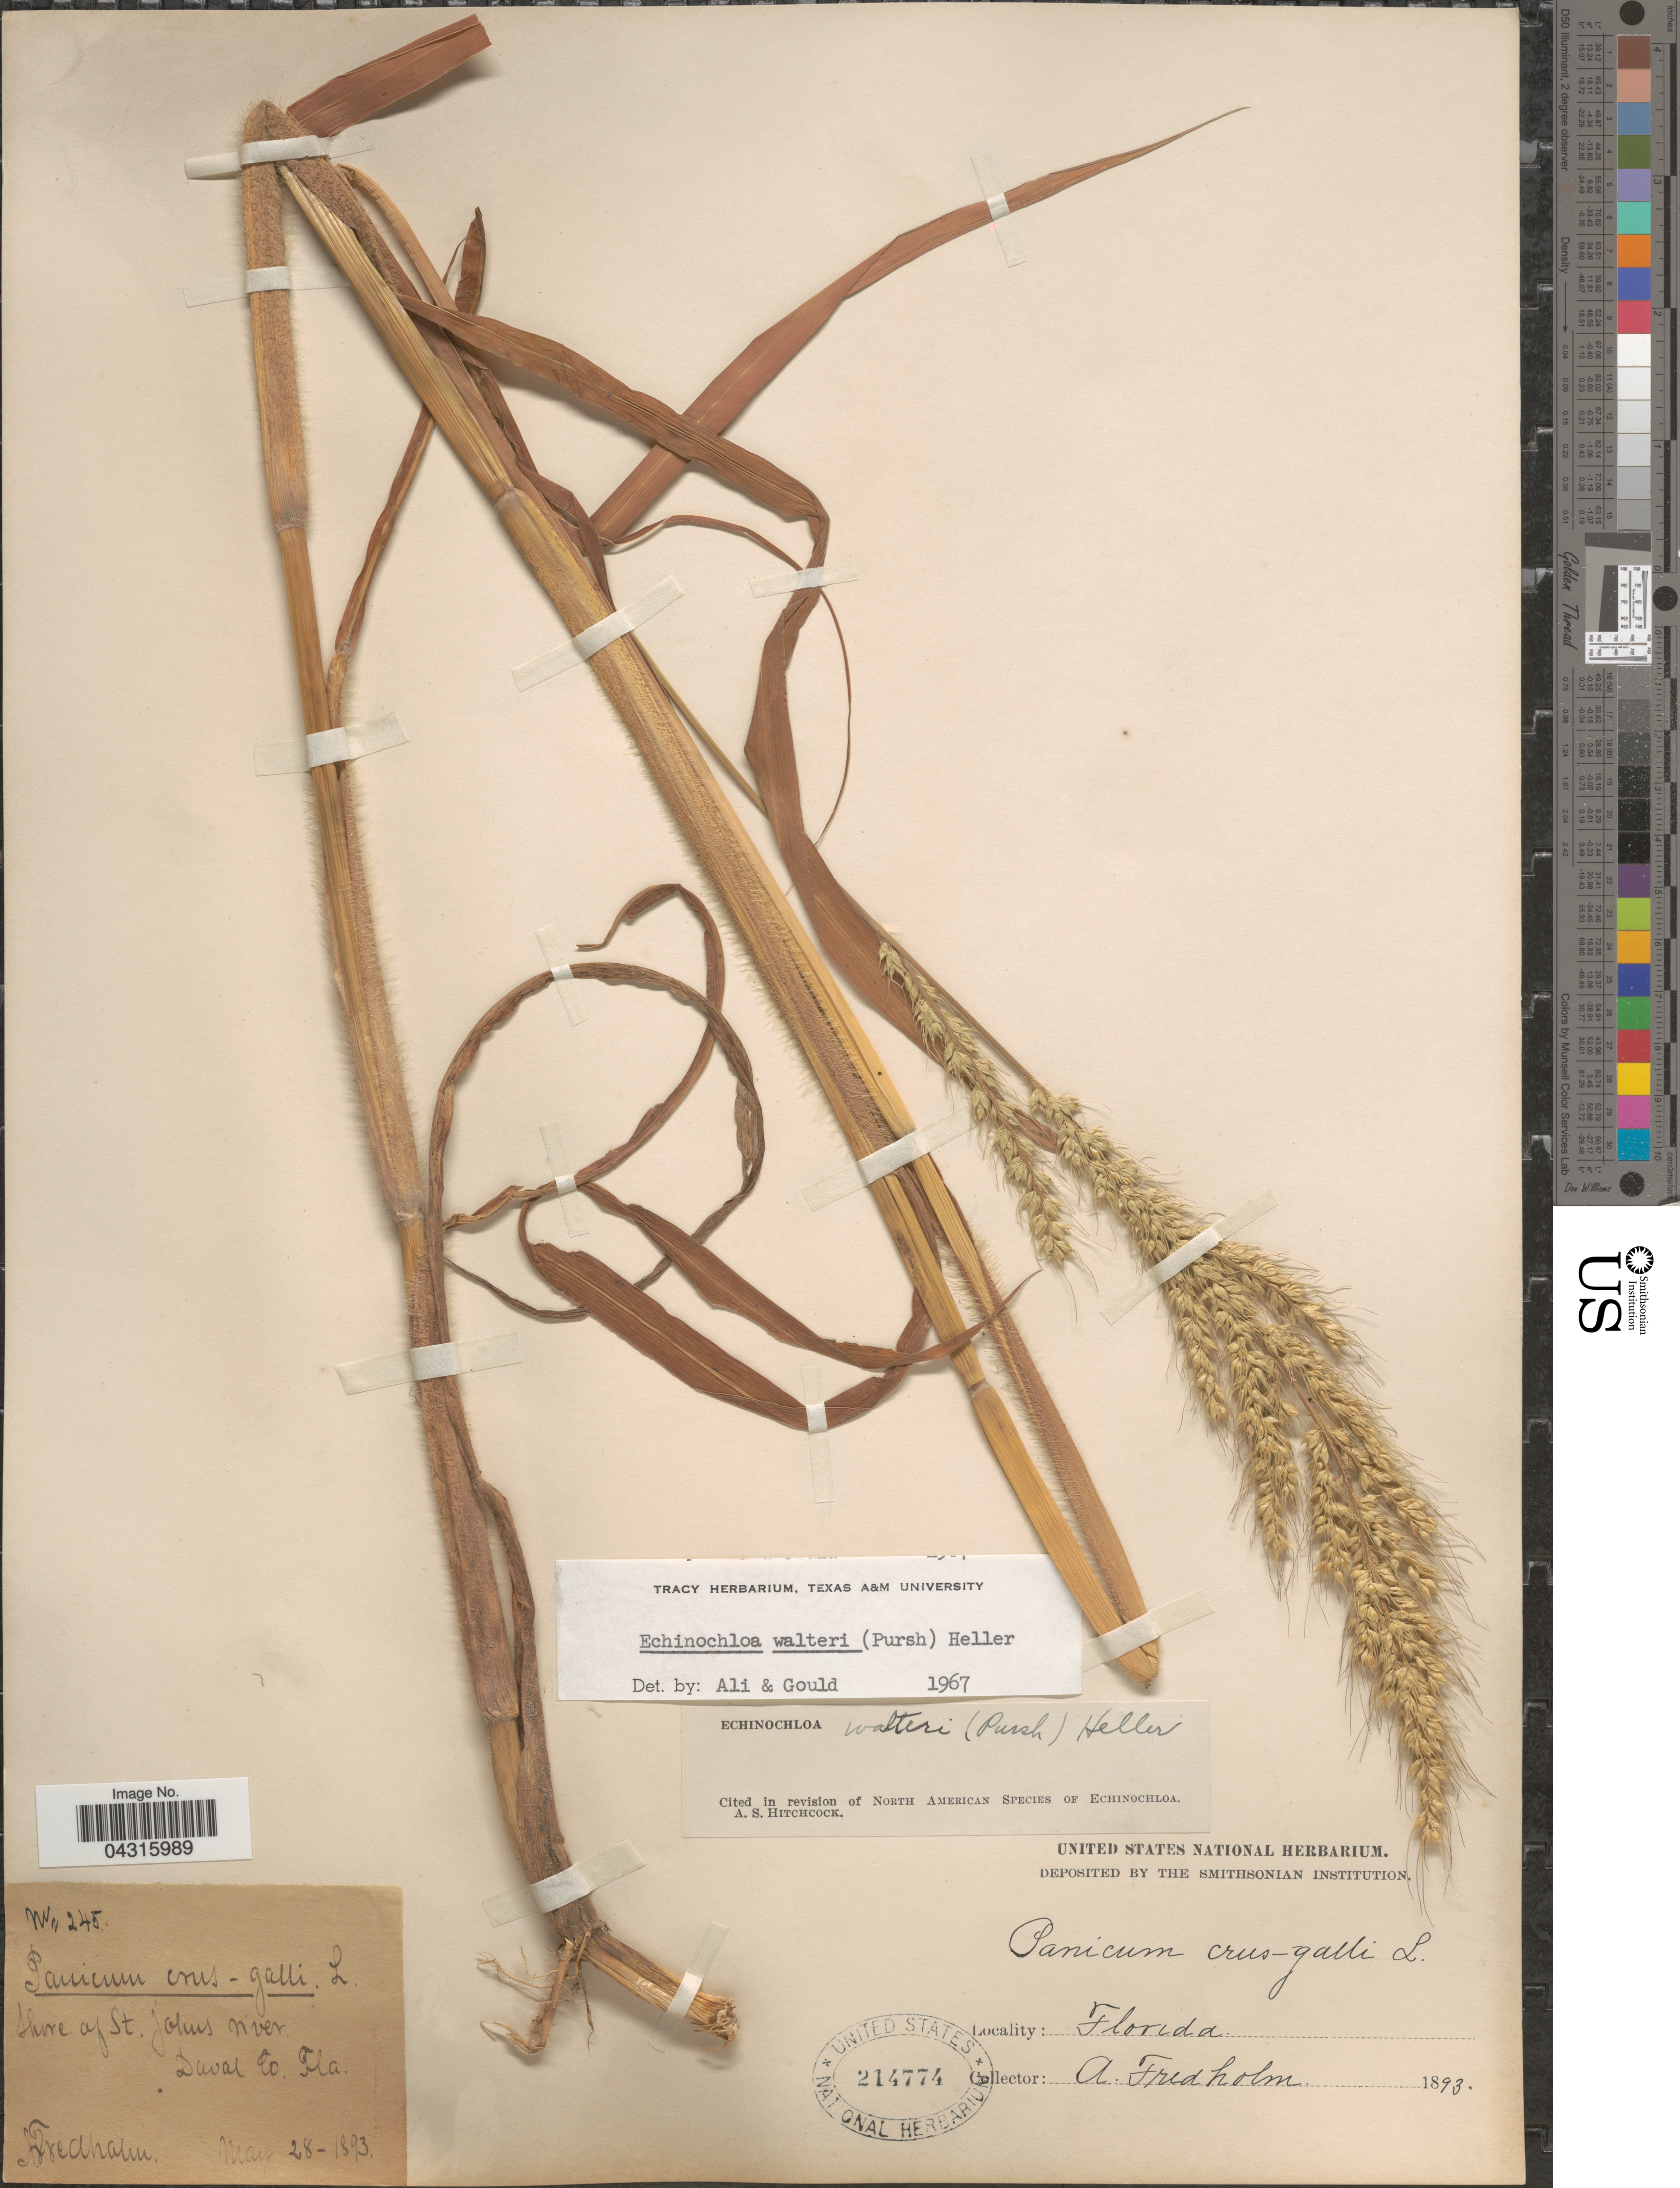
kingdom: Plantae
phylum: Tracheophyta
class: Liliopsida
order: Poales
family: Poaceae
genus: Echinochloa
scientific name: Echinochloa walteri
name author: (Pursh) A. Heller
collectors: A. Fredholm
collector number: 245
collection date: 1893-05-28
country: United States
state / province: Florida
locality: Shore of St. Johns river. Duval Co.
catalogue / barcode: US 214774